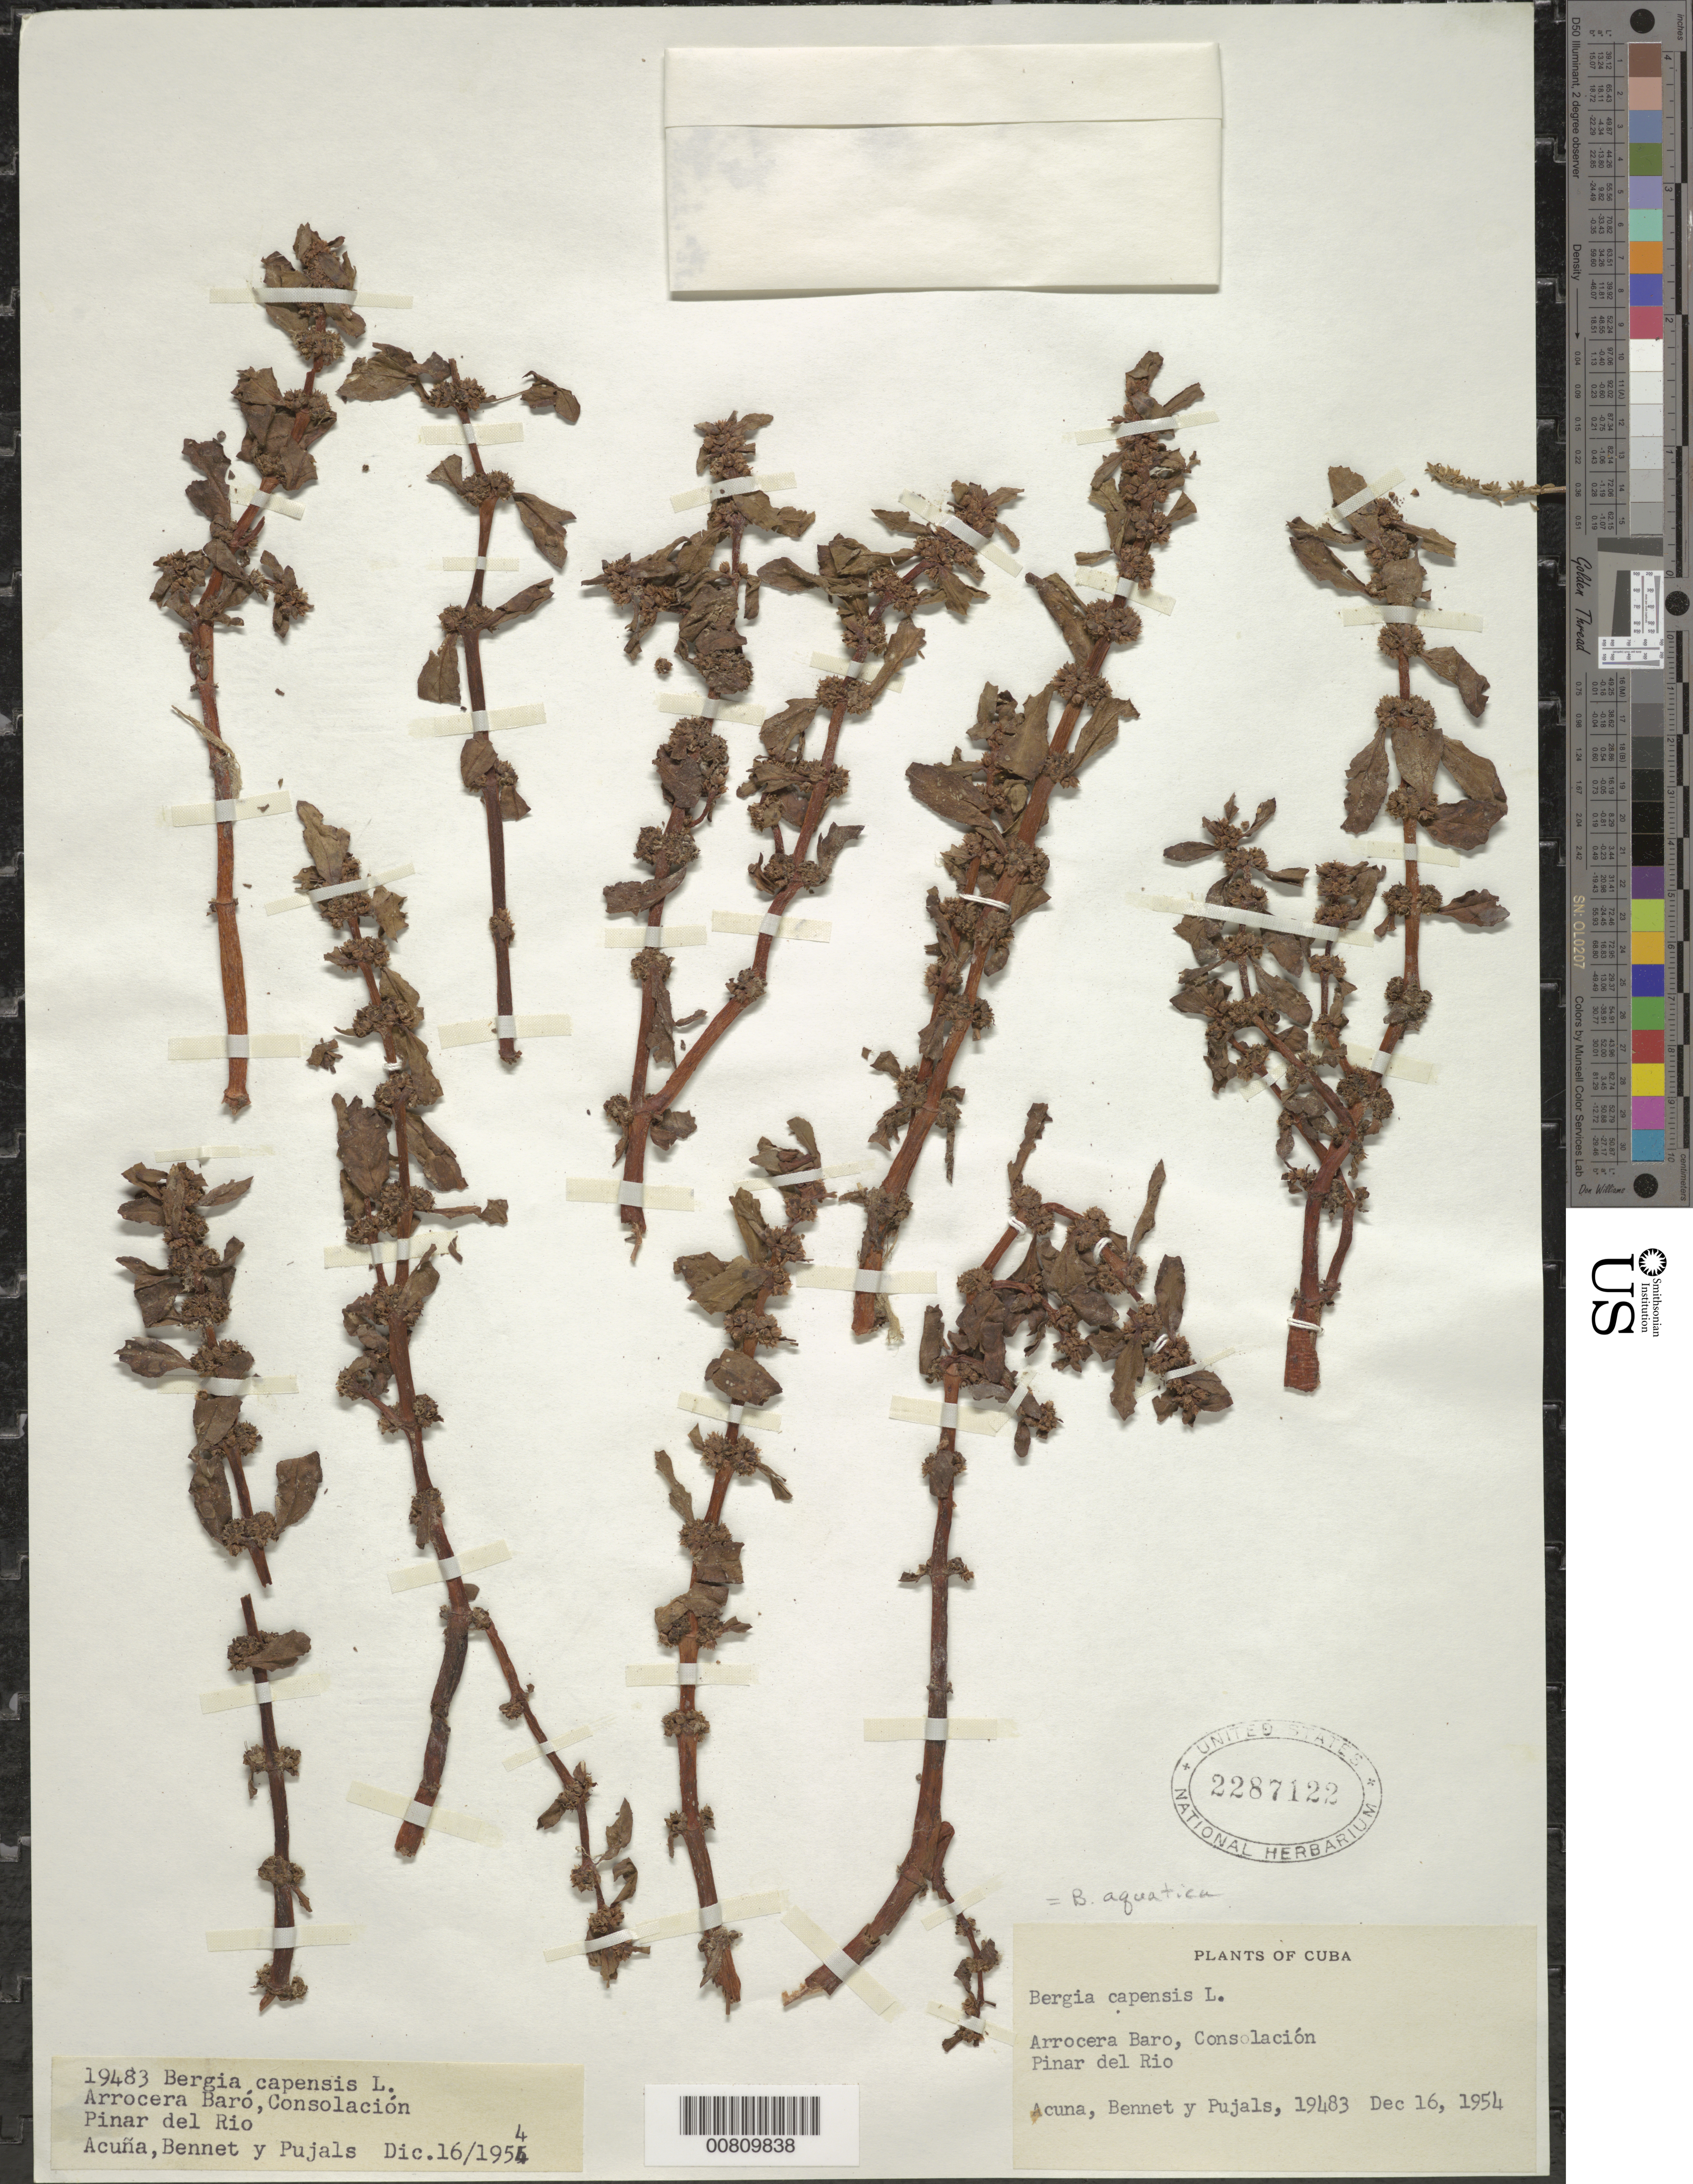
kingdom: Plantae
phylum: Tracheophyta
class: Magnoliopsida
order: Malpighiales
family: Elatinaceae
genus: Bergia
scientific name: Bergia aquatica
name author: Roxb.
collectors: J. B. Acuña, -. Bennet & -. Pujals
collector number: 19483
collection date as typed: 16 Dec 1954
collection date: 1954-12-16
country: Cuba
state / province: Pinar del Río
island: Greater Antilles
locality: Arrocera Baro, Consolacion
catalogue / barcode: US 2287122